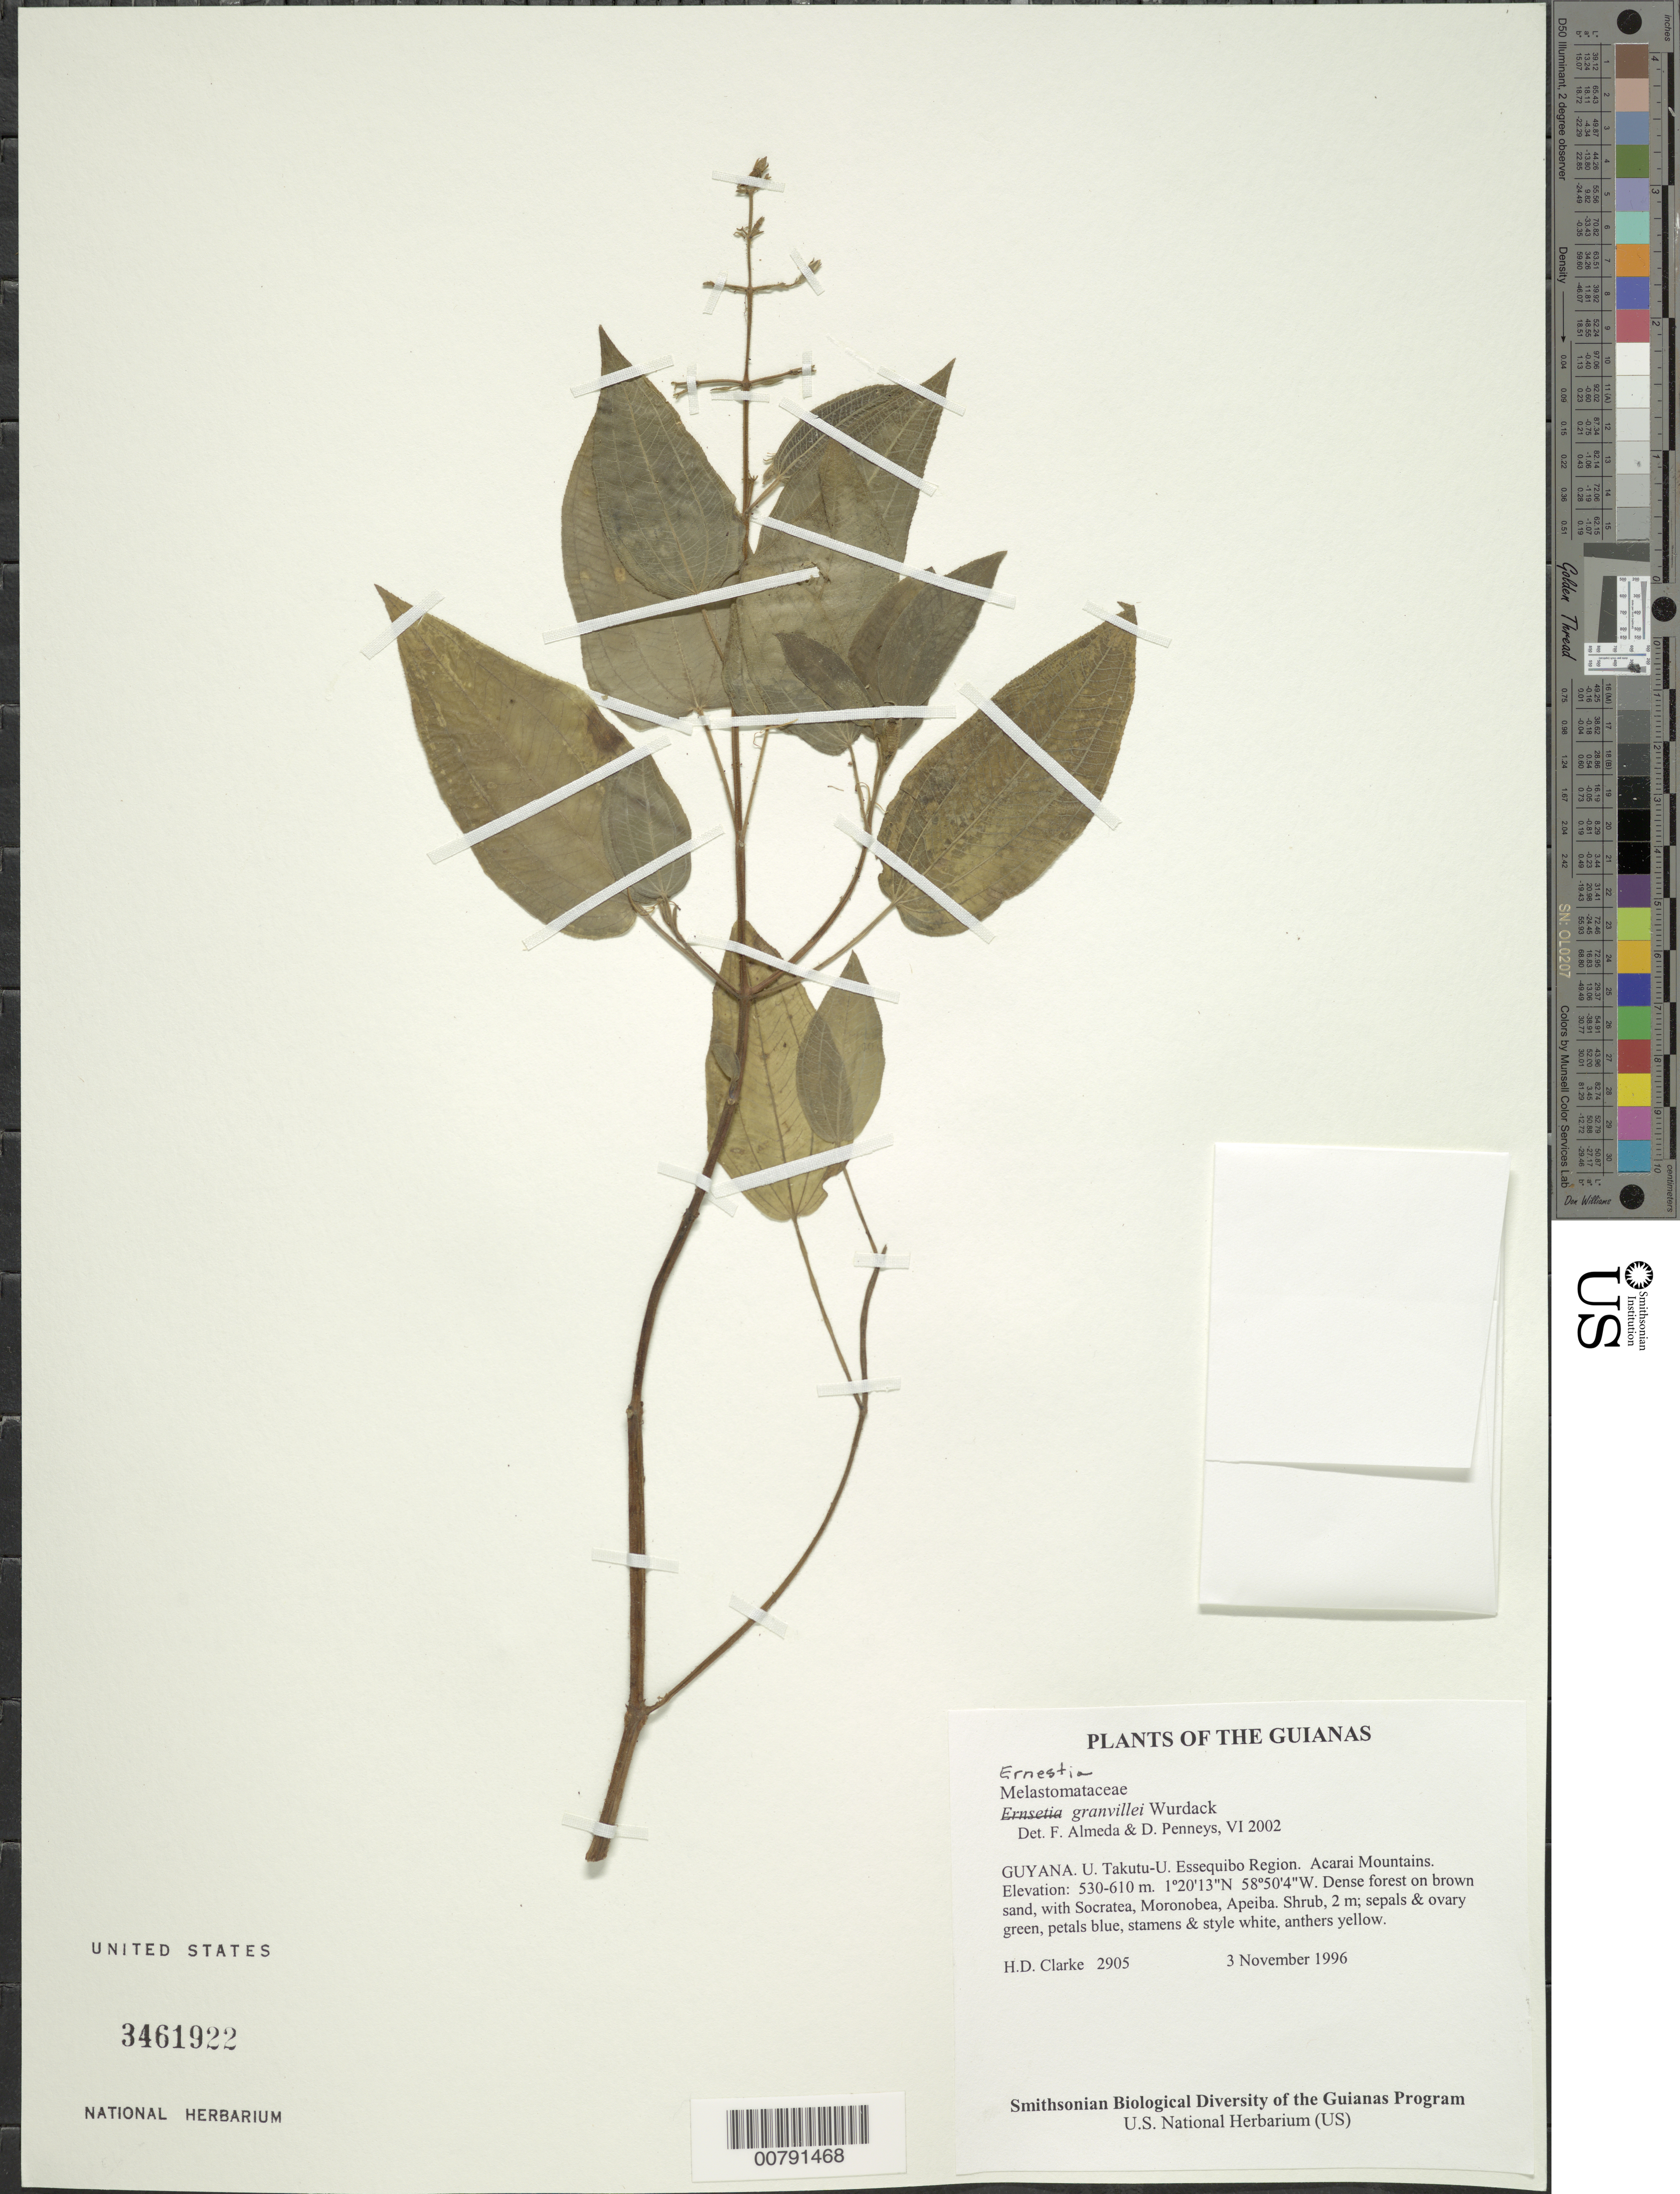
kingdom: Plantae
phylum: Tracheophyta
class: Magnoliopsida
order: Myrtales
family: Melastomataceae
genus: Ernestia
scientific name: Ernestia granvillei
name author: Wurdack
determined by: Almeda, F.; Penneys, D. S.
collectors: H. D. Clarke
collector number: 2905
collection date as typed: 3 November 1996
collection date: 1996-11-03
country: Guyana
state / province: U. Takutu-U. Essequibo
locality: Acarai Mountains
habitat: Dense forest on brown sand, with Socratea, Moronobea, Apeiba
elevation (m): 530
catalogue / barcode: US 3461922